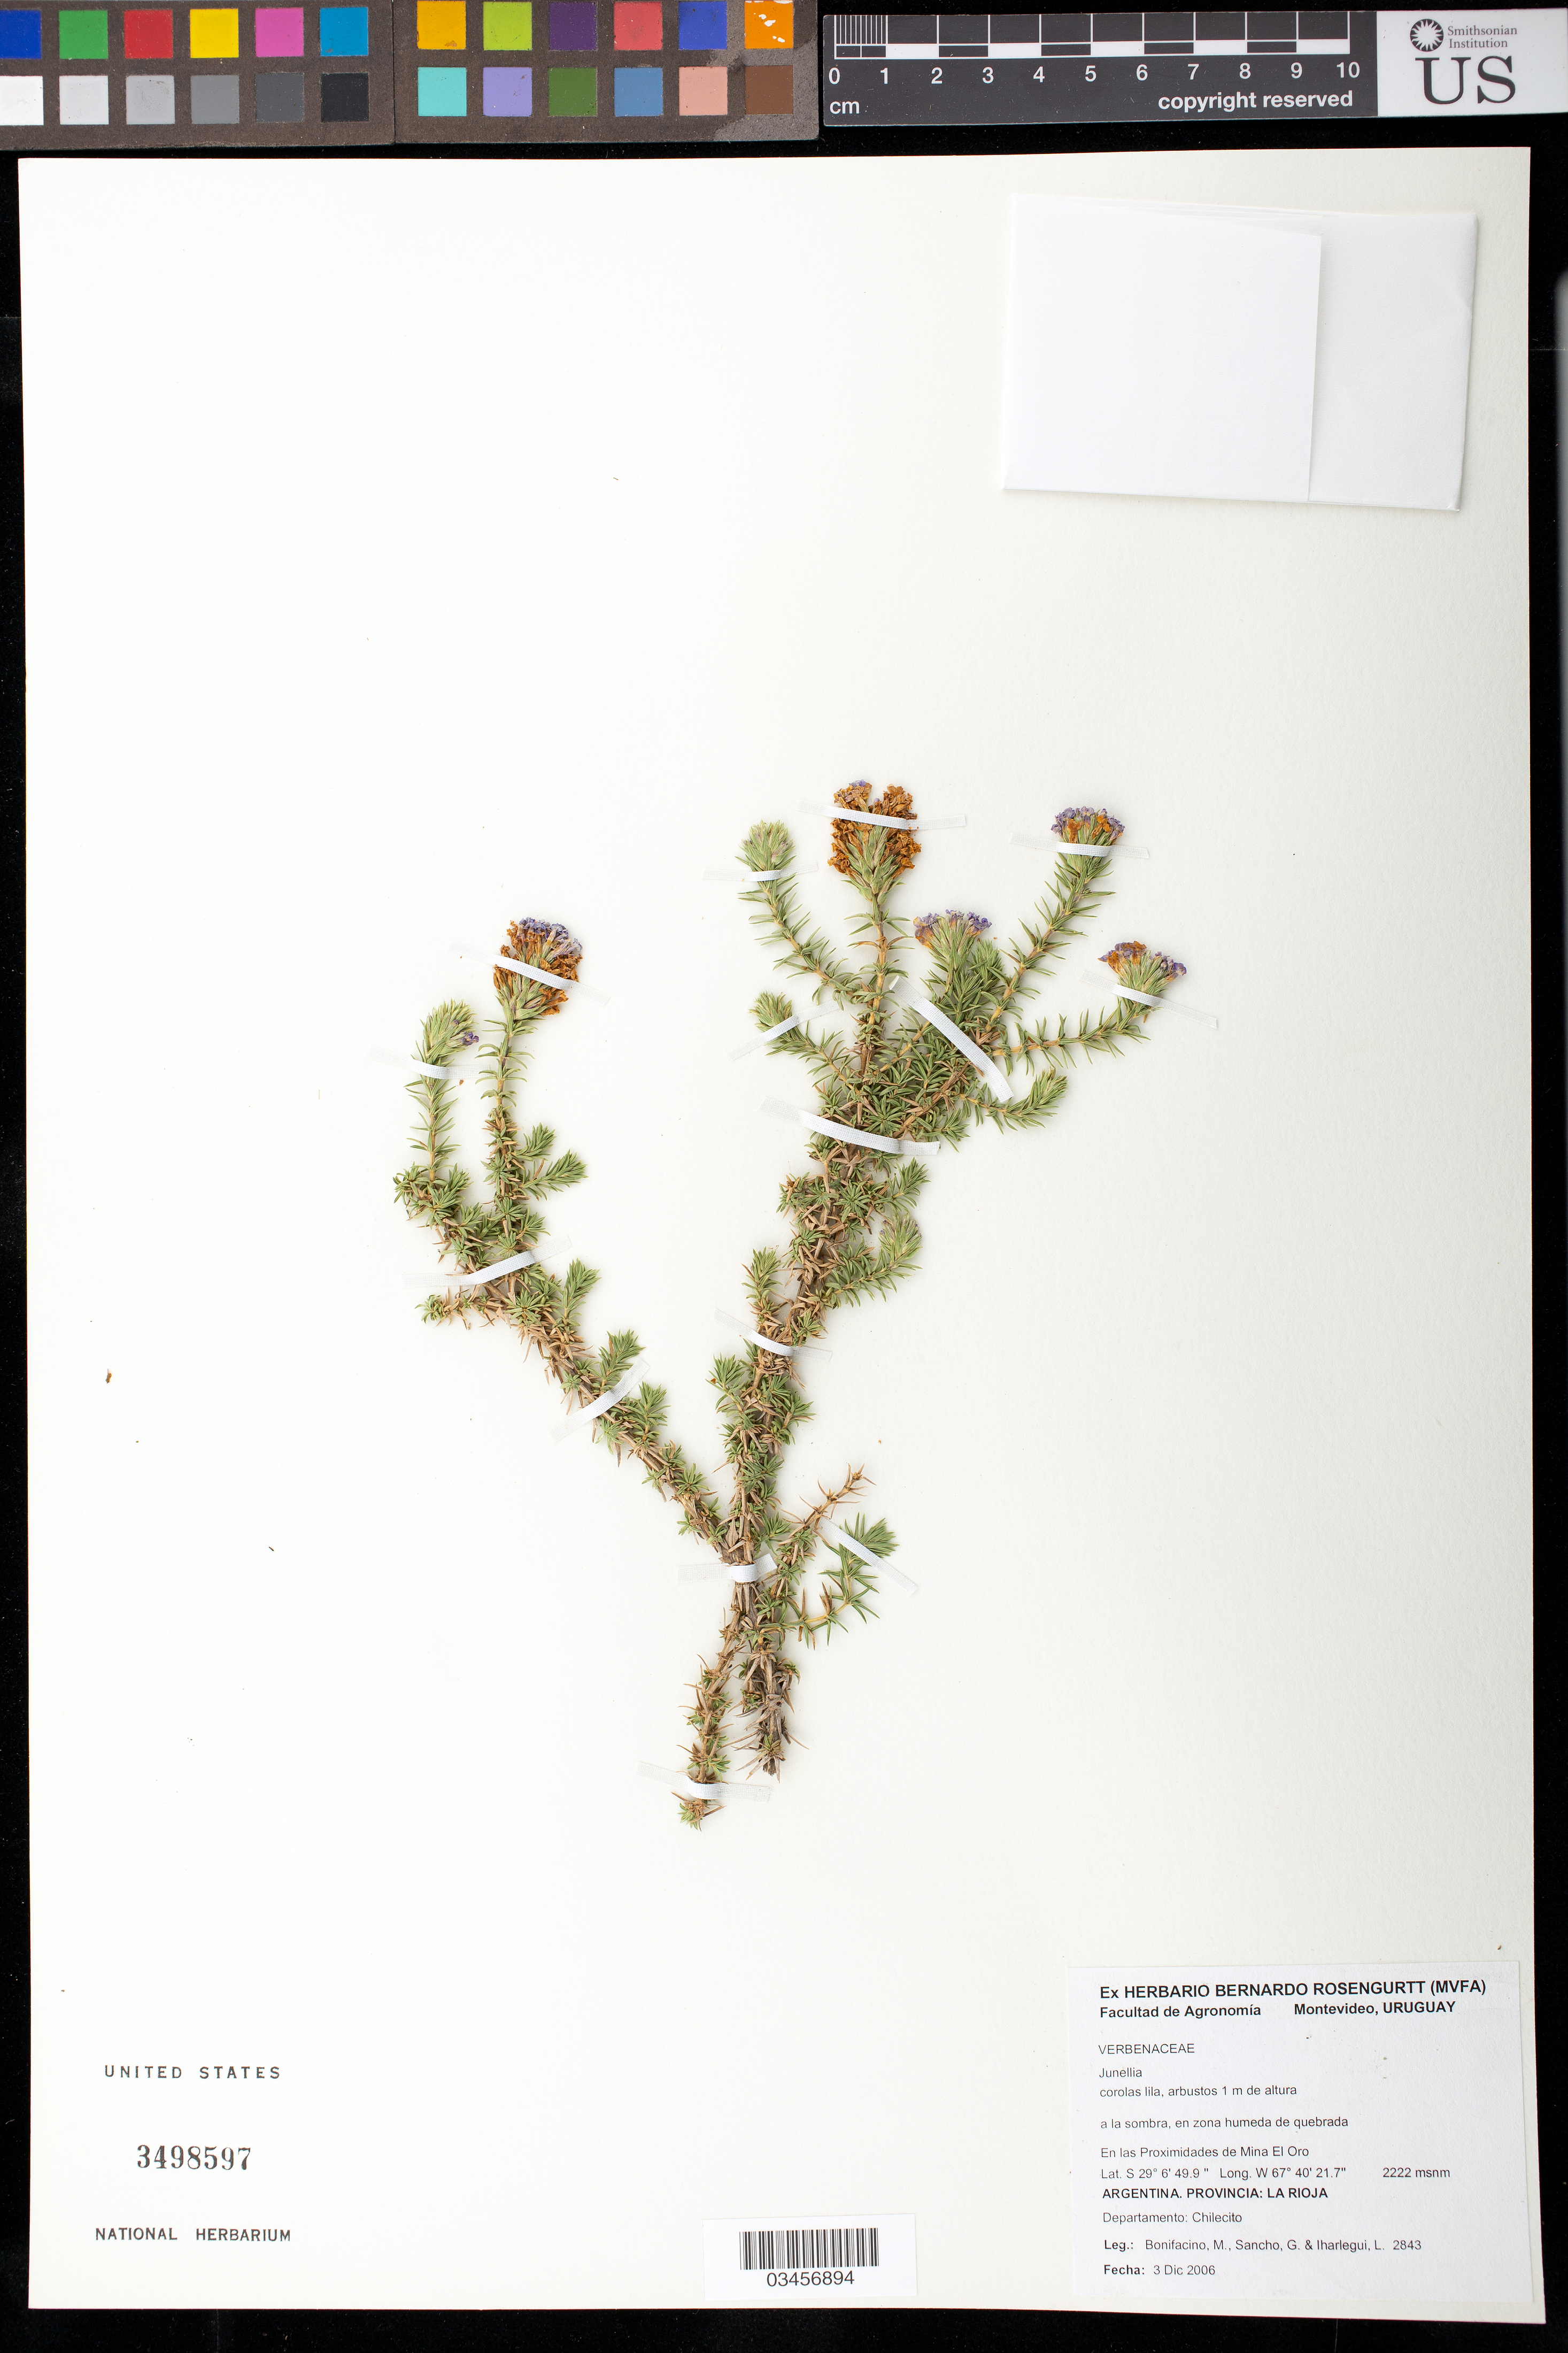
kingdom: Plantae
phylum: Tracheophyta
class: Magnoliopsida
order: Lamiales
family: Verbenaceae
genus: Junellia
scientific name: Junellia sp.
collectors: M. Bonifacino, G. Sancho & L. Iharlegui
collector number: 2843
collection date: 2006-12-03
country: Argentina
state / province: La Rioja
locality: Departamento Chilecito. En las próximidades de Mina El Oro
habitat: La sombra, en zona humeda de quebrada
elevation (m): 2222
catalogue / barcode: US 3498597